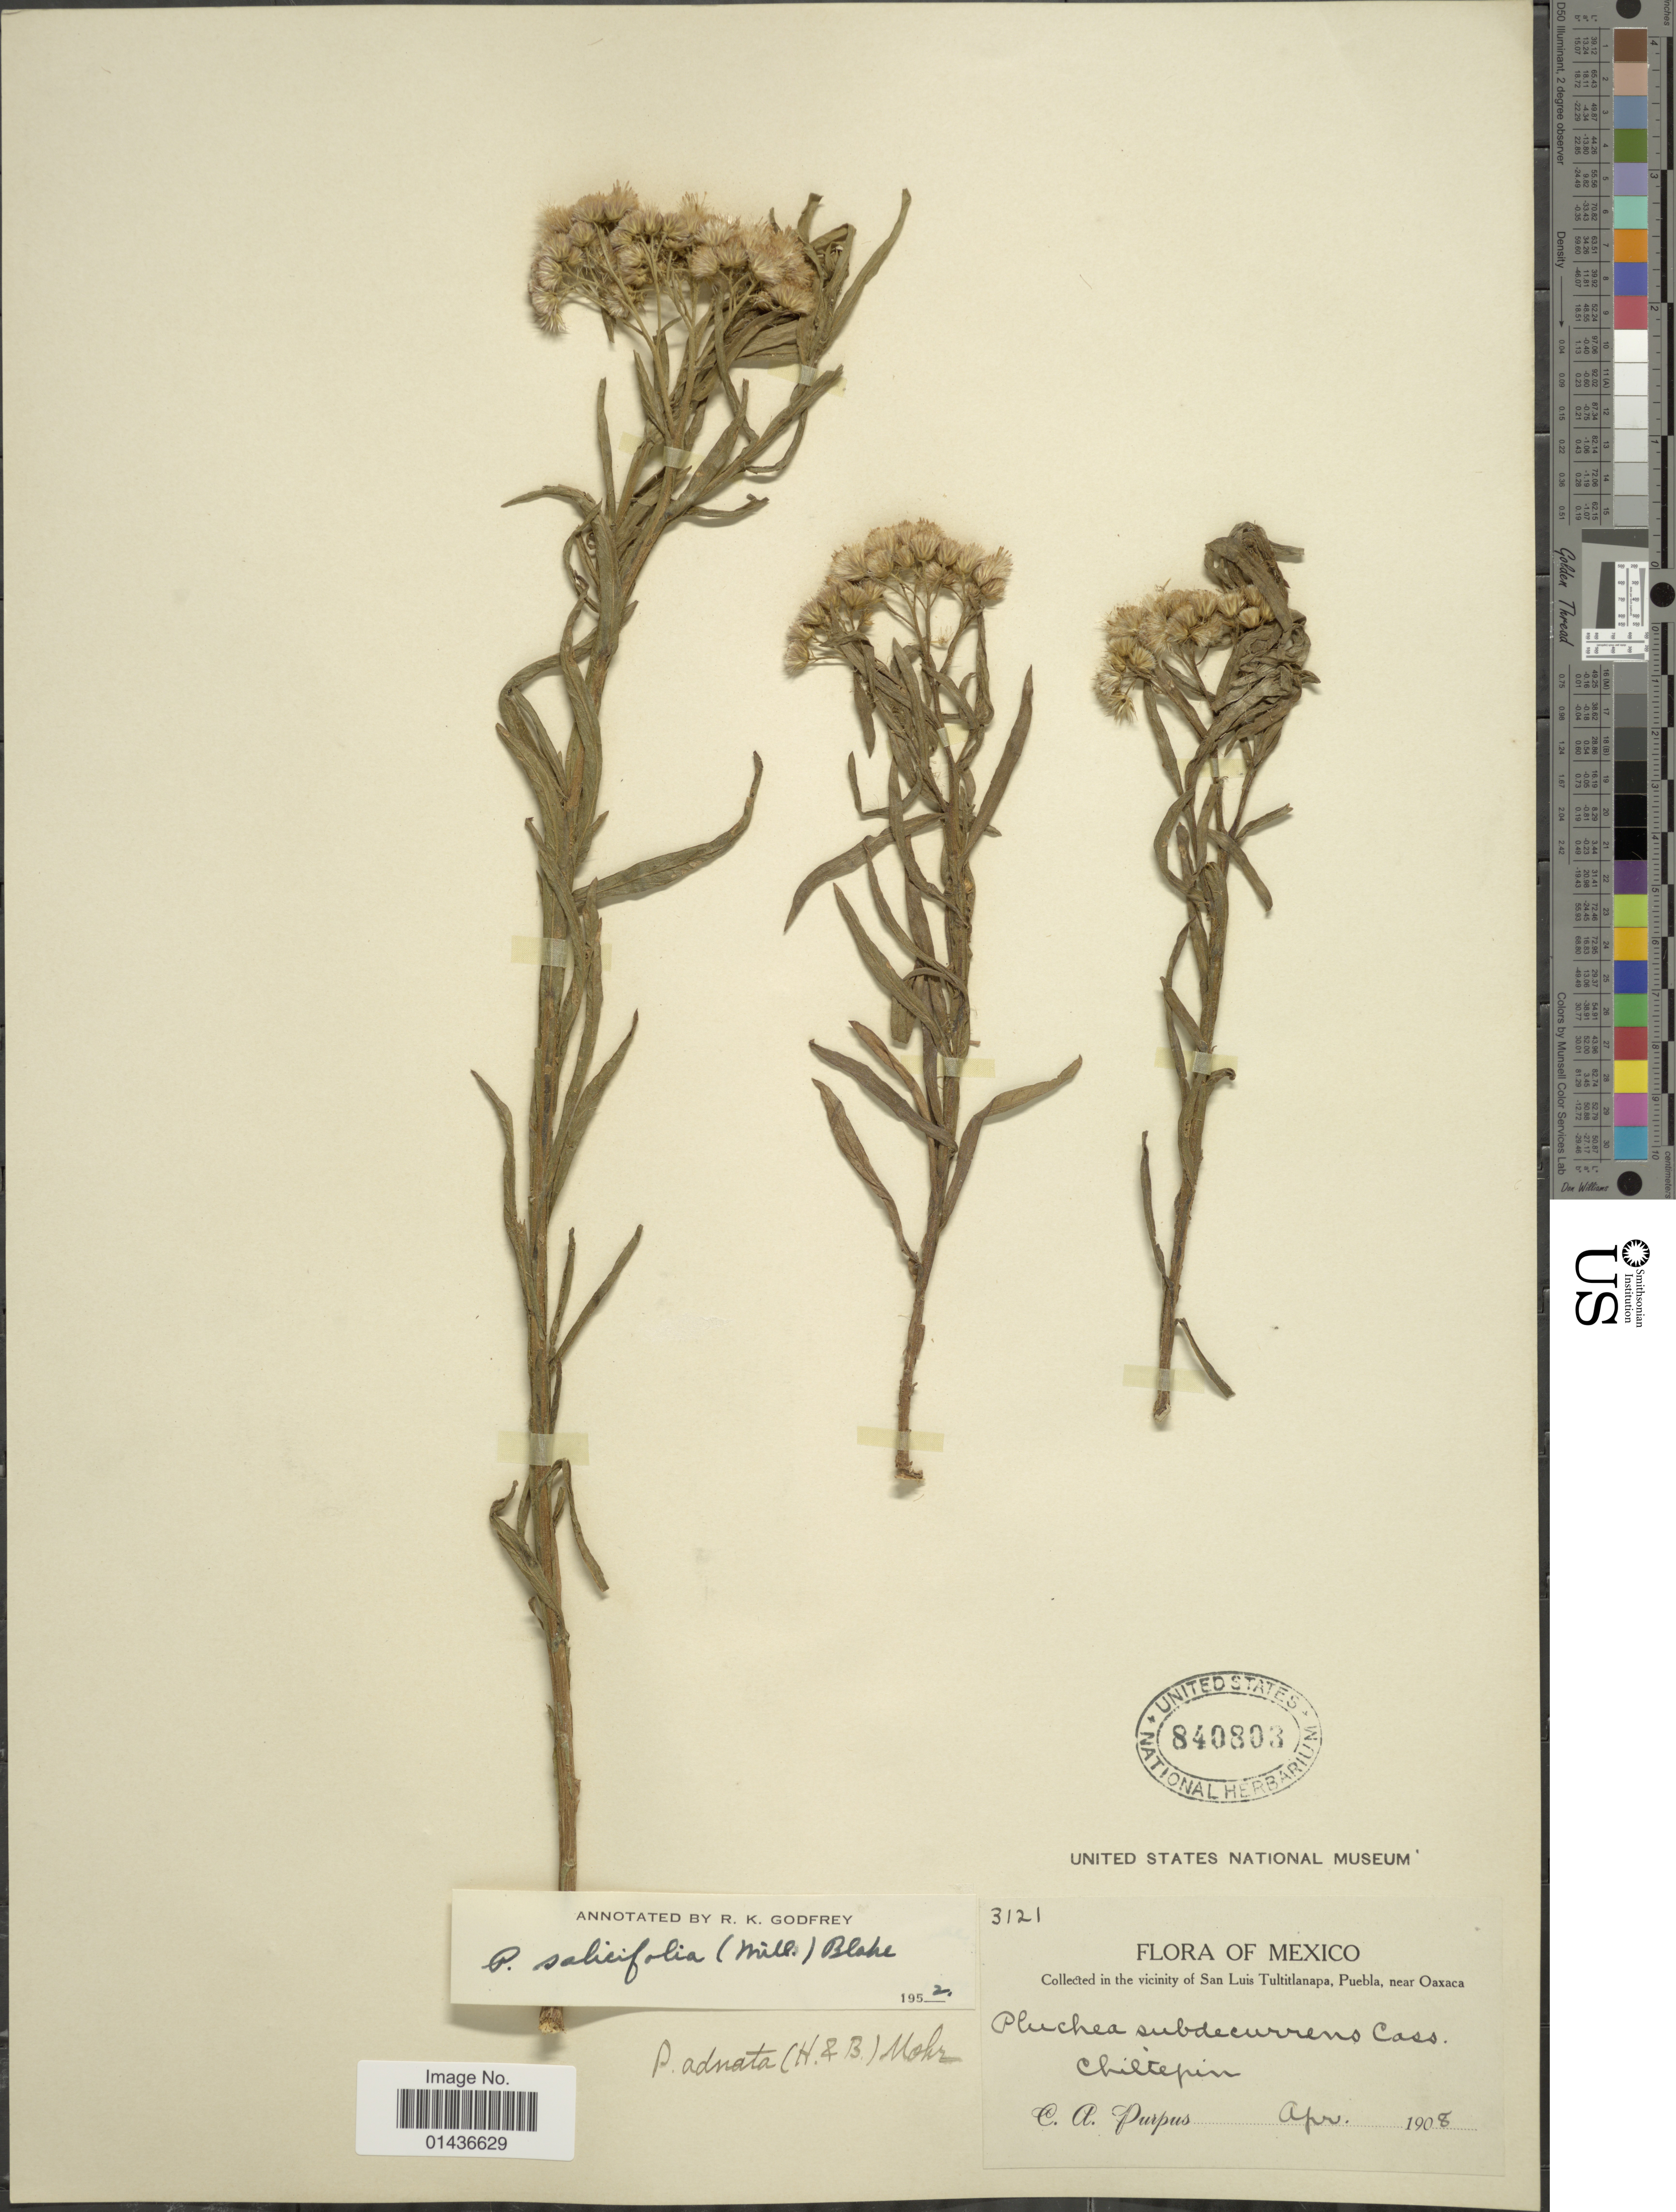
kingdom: Plantae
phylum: Tracheophyta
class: Magnoliopsida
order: Asterales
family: Asteraceae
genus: Pluchea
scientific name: Pluchea salicifolia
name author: (Mill.) S.F. Blake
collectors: C. A. Purpus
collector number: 3121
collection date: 1908-04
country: Mexico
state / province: Puebla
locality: Vicinity of San Luis Tultitlanapa, Puebla, near Oaxaca, Chiltepin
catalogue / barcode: US 840803